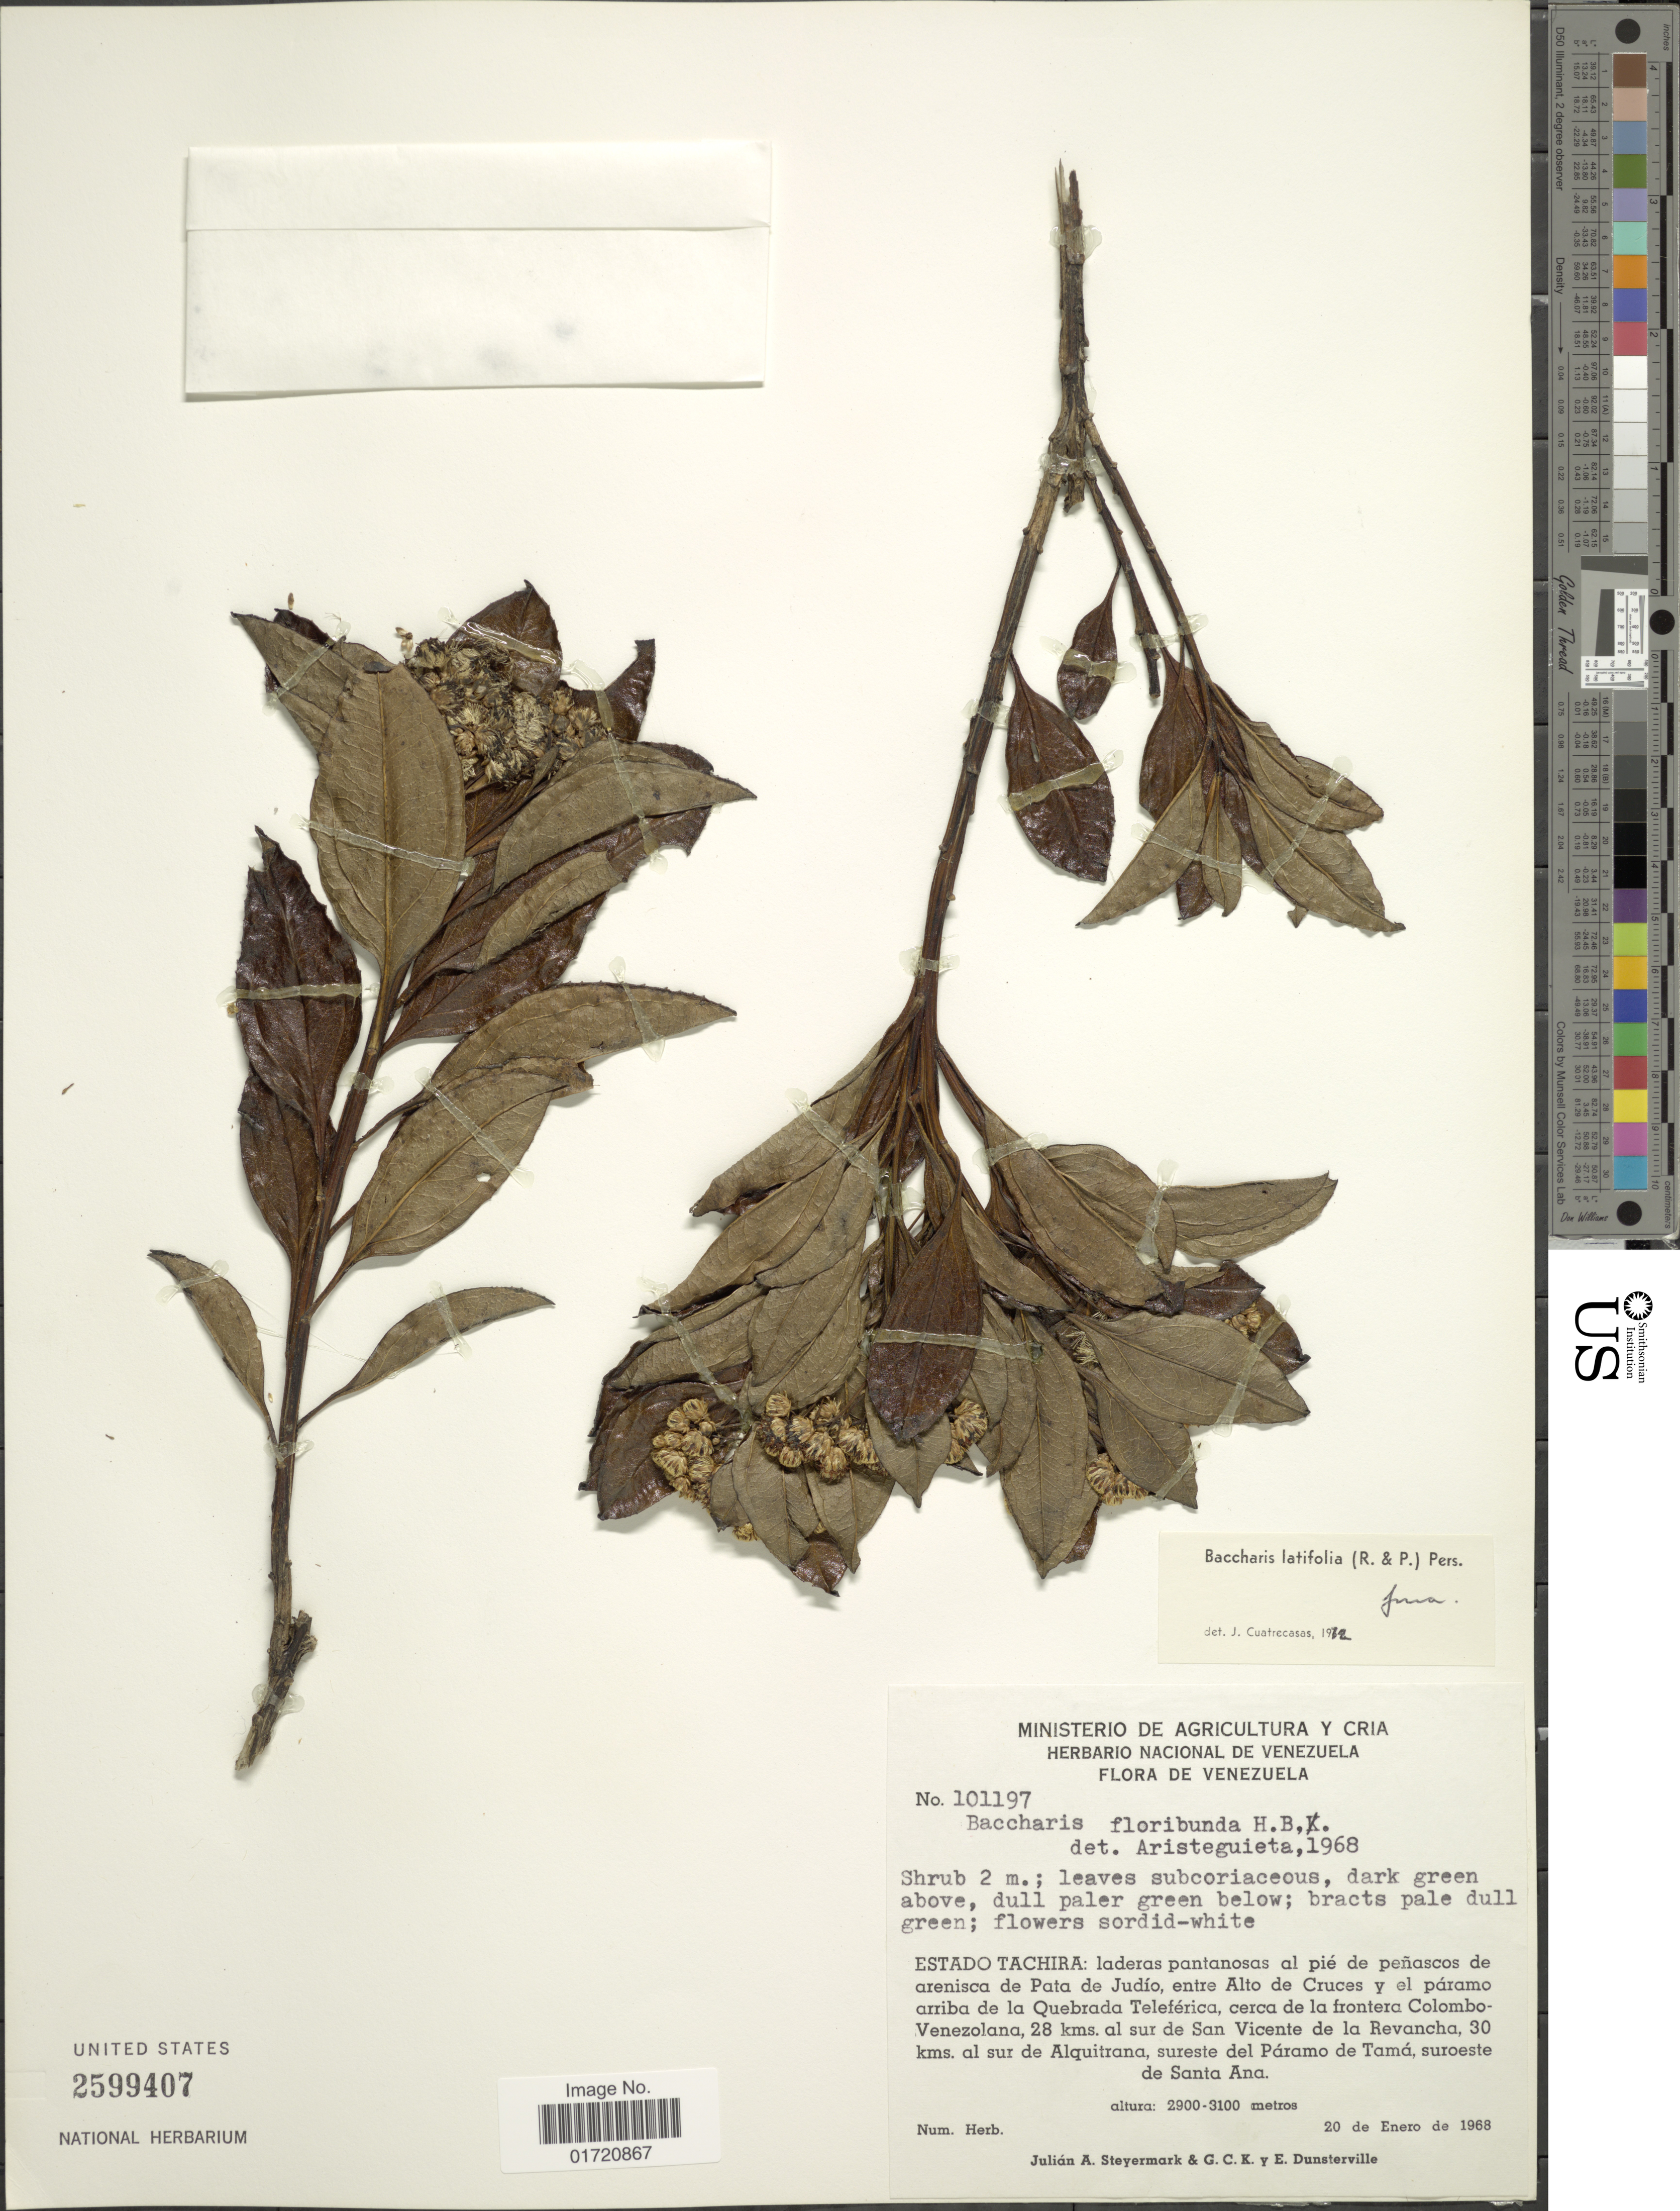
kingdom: Plantae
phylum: Tracheophyta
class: Magnoliopsida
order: Asterales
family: Asteraceae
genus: Baccharis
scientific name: Baccharis latifolia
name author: (Ruiz & Pav.) Pers.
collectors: J. Steyermark, G. C. K. Dunsterville & E. Dunsterville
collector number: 101197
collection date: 1968-01-20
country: Venezuela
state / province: Tachira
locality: Pata de Judio, entre Alto de Cruces y el paramo arriba de la Quebrada Teleferica, cerca de la frontera Colombo-Venozolana, 28 kms al sur de San Vicente de la Revancha, 30 kms al sur de Alquitrana, sureste del Paramo de Tama, suroeste de Santa Ana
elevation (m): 2900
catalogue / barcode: US 2599407